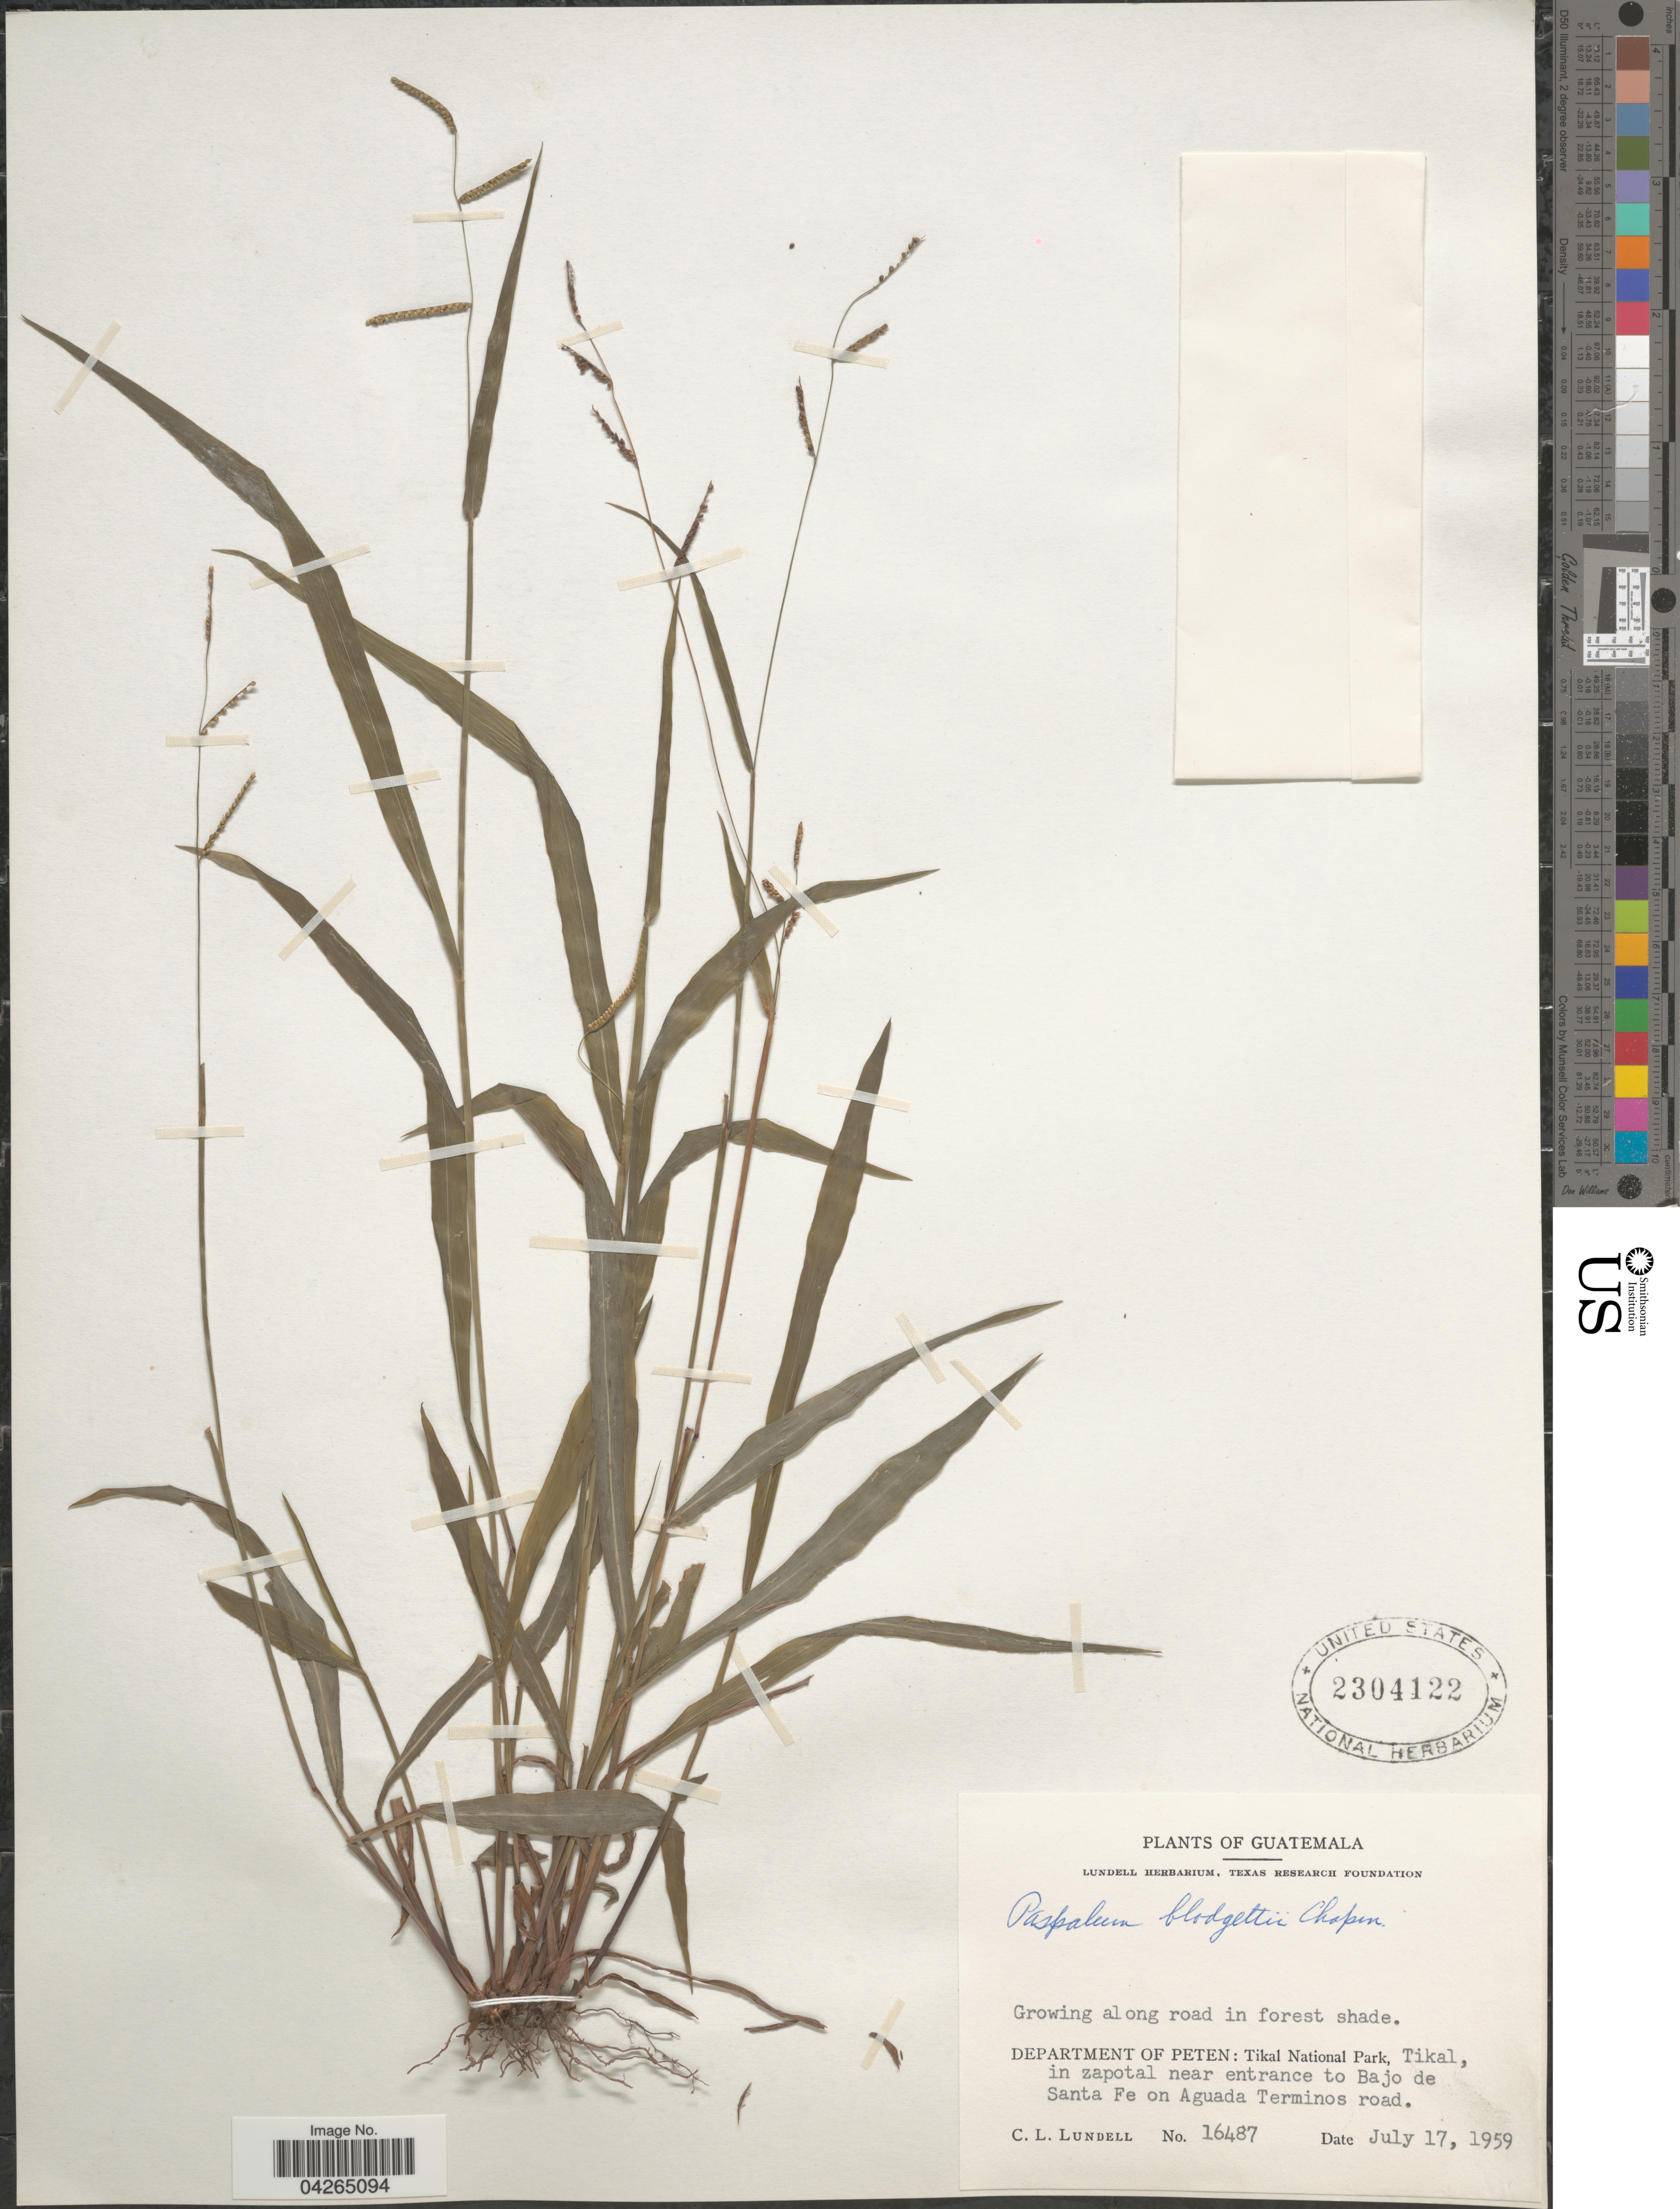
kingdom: Plantae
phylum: Tracheophyta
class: Liliopsida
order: Poales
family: Poaceae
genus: Paspalum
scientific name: Paspalum blodgettii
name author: Chapm.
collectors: C. L. Lundell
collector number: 16487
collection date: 1959-07-17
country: Guatemala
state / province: El Peten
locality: Department of Peten: Tikal National Park, Tikal, in zapotal near entrance to Bajo de Santa Fe on Aguada Terminos road.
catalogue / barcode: US 2304122